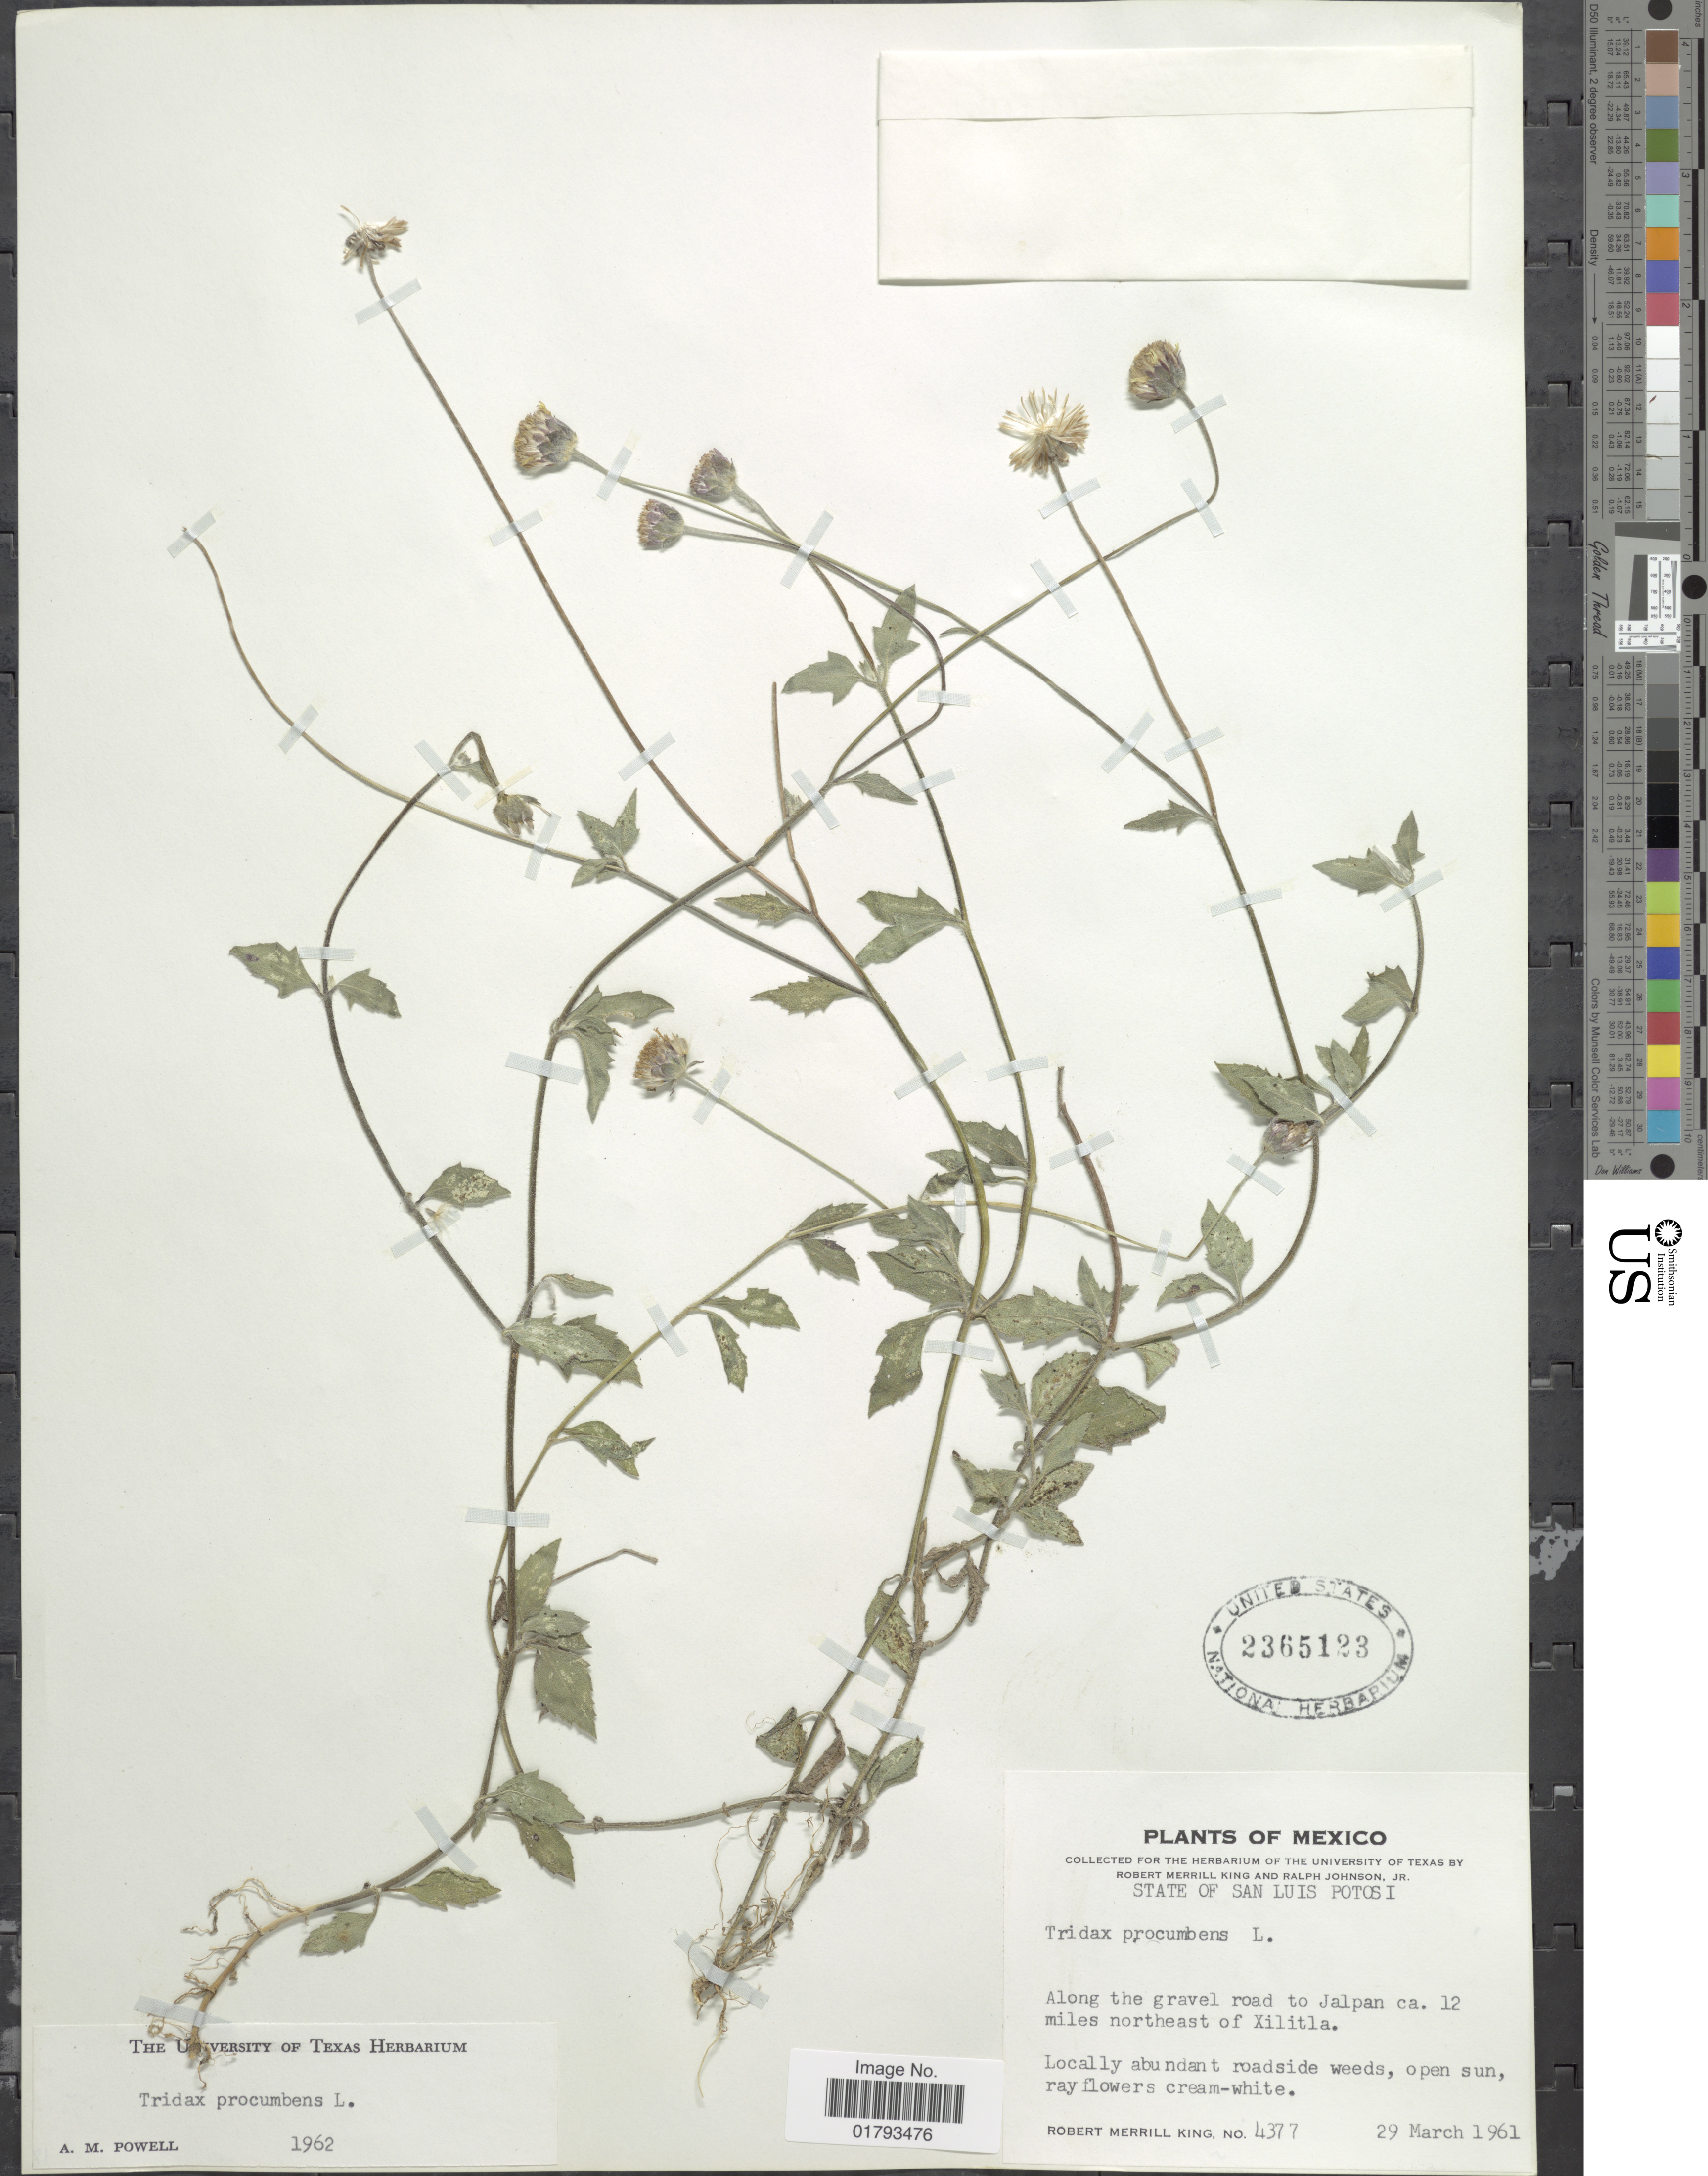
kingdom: Plantae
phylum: Tracheophyta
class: Magnoliopsida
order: Asterales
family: Asteraceae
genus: Tridax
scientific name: Tridax procumbens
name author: L.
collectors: R. M. King & R. Johnson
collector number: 4377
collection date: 1961-03-29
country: Mexico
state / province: San Luis Potosí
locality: State of San Luis Potosi. Along the gravel road to Jalpan, 12 miles northeast of Xilitla.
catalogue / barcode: US 2365123